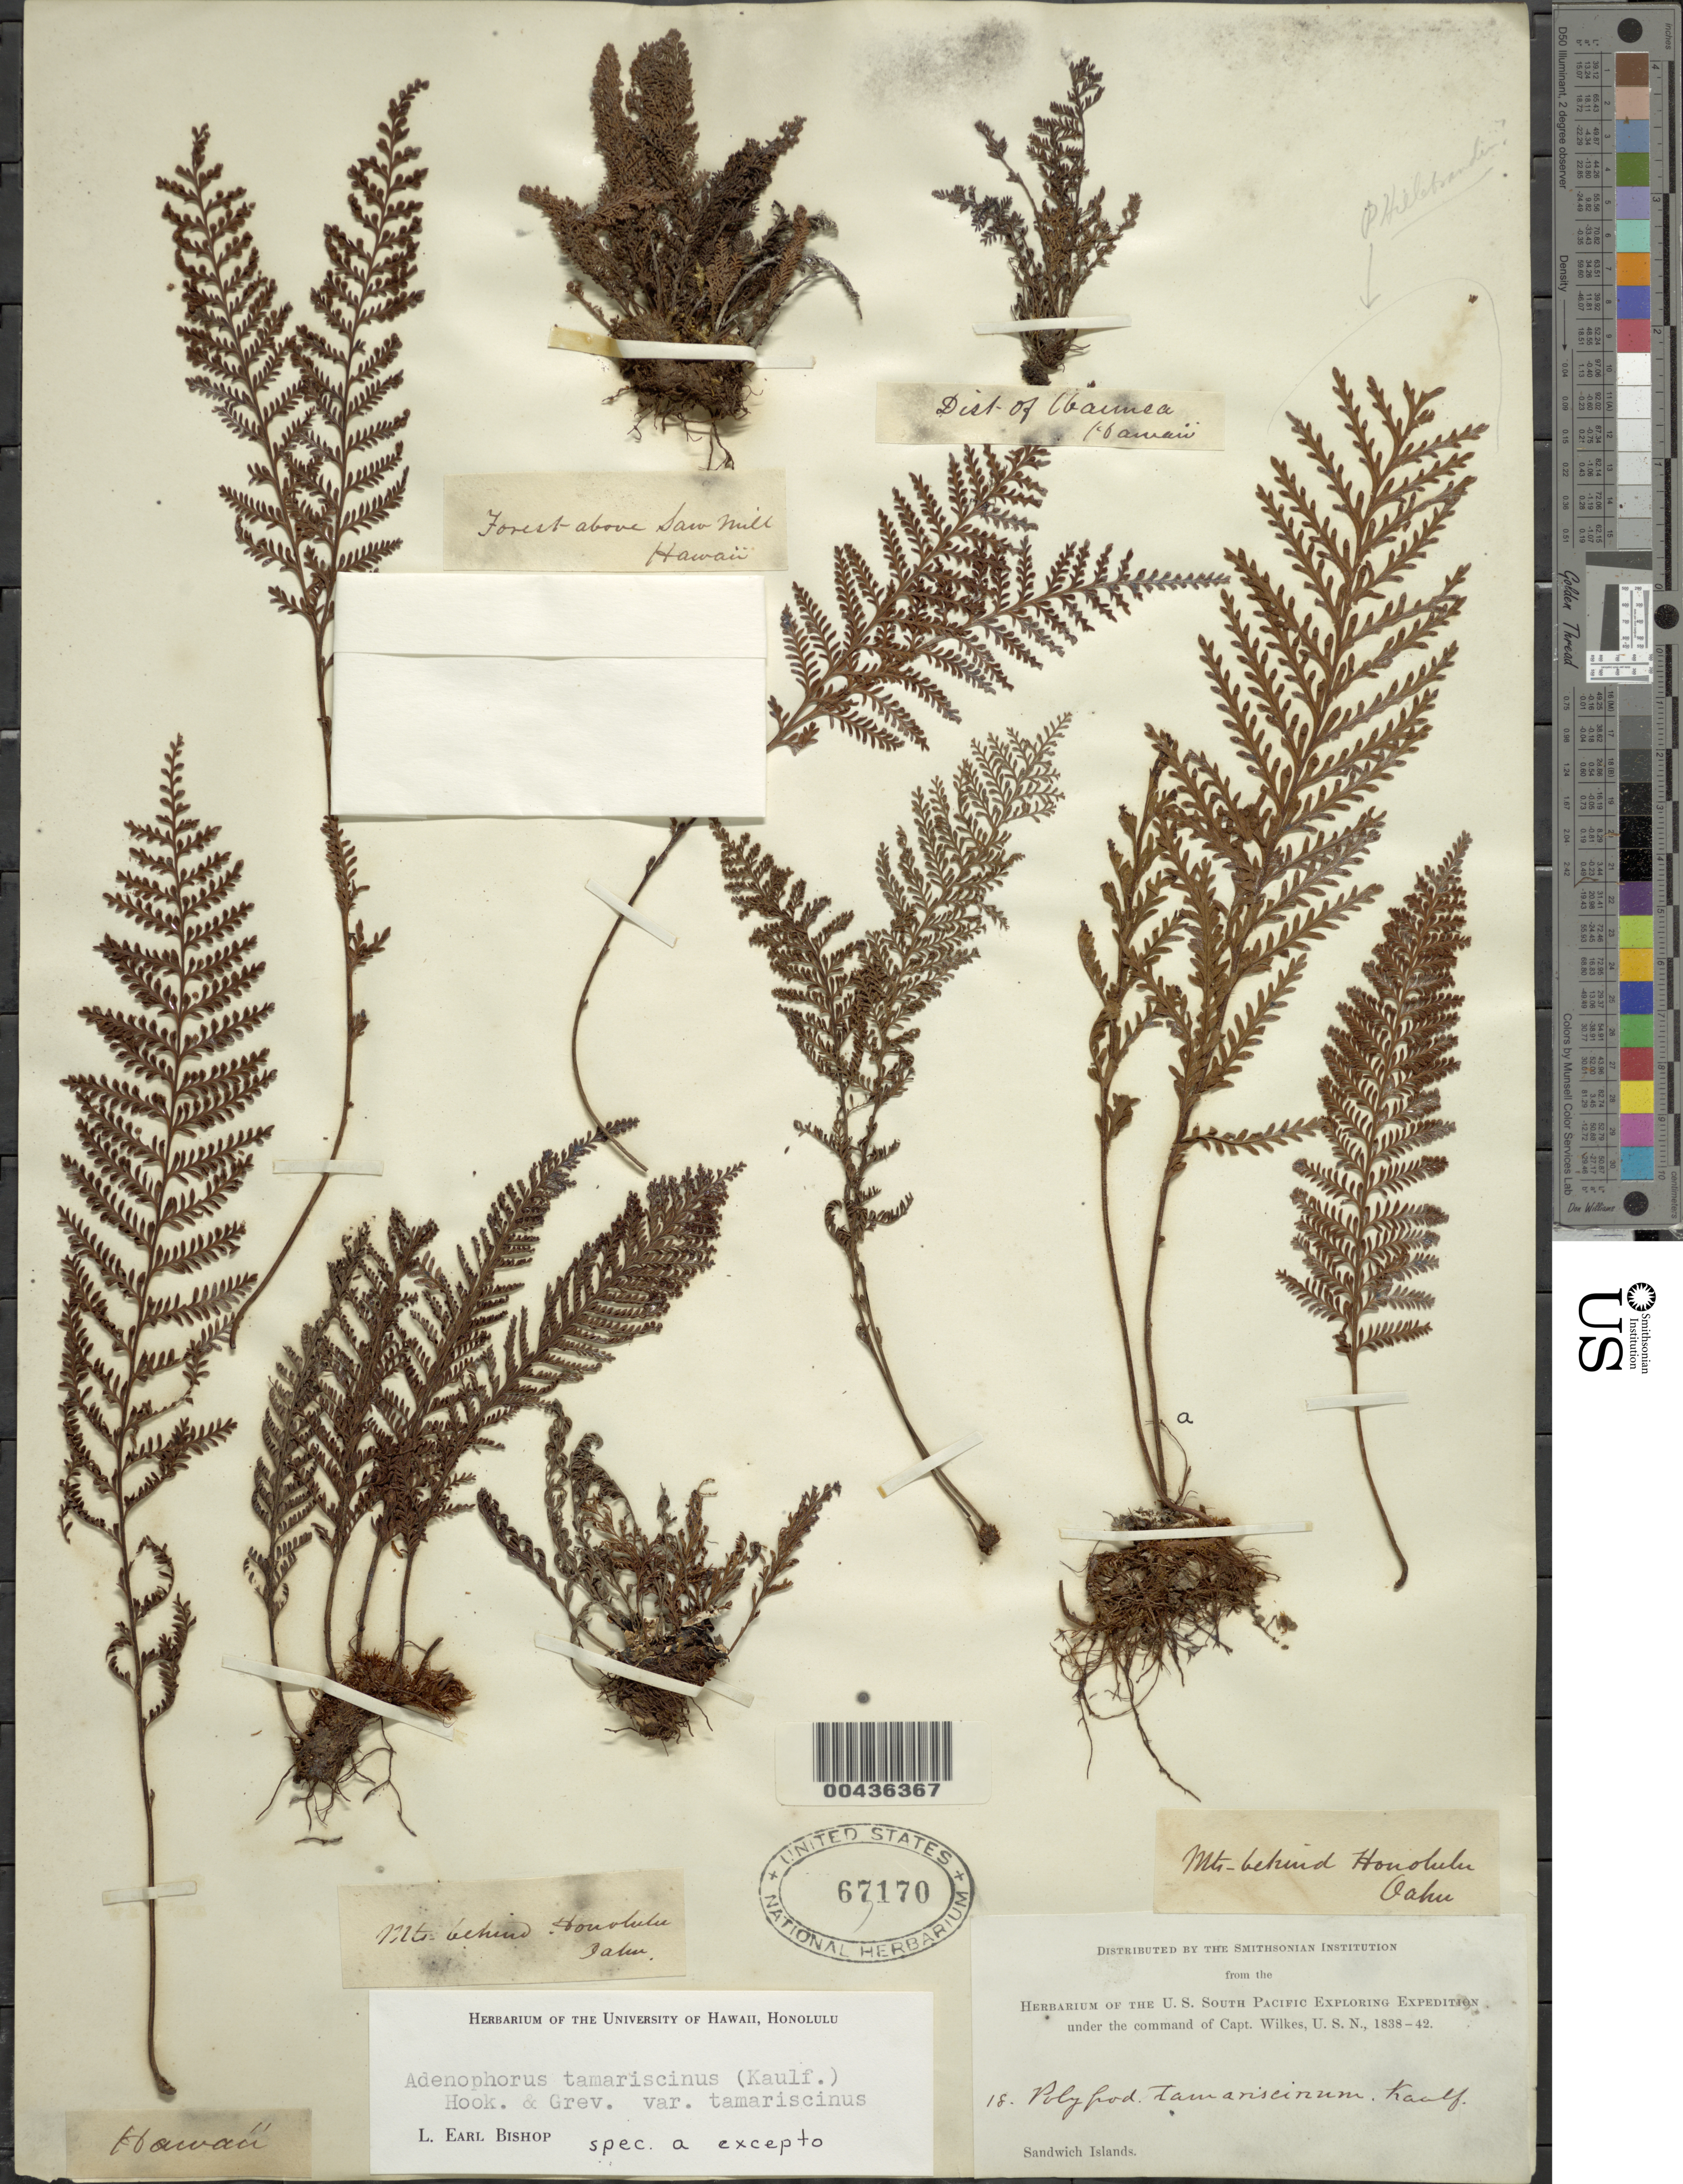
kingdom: Plantae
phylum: Tracheophyta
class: Polypodiopsida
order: Polypodiales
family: Polypodiaceae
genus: Adenophorus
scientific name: Adenophorus tamariscinus var. tamariscinus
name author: Hook. & Grev.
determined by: Bishop, L. E.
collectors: Wilkes Explor. Exped.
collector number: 18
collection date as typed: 1838 to -- --- 1842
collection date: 1838/1842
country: United States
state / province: Hawaii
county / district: Hawaii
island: Hawaii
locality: District of Waimea, Hawaii; forest above Saw Mill, Hawaii; Mountains behind Honolulu, Oahu-mixed collection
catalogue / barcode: US 67170